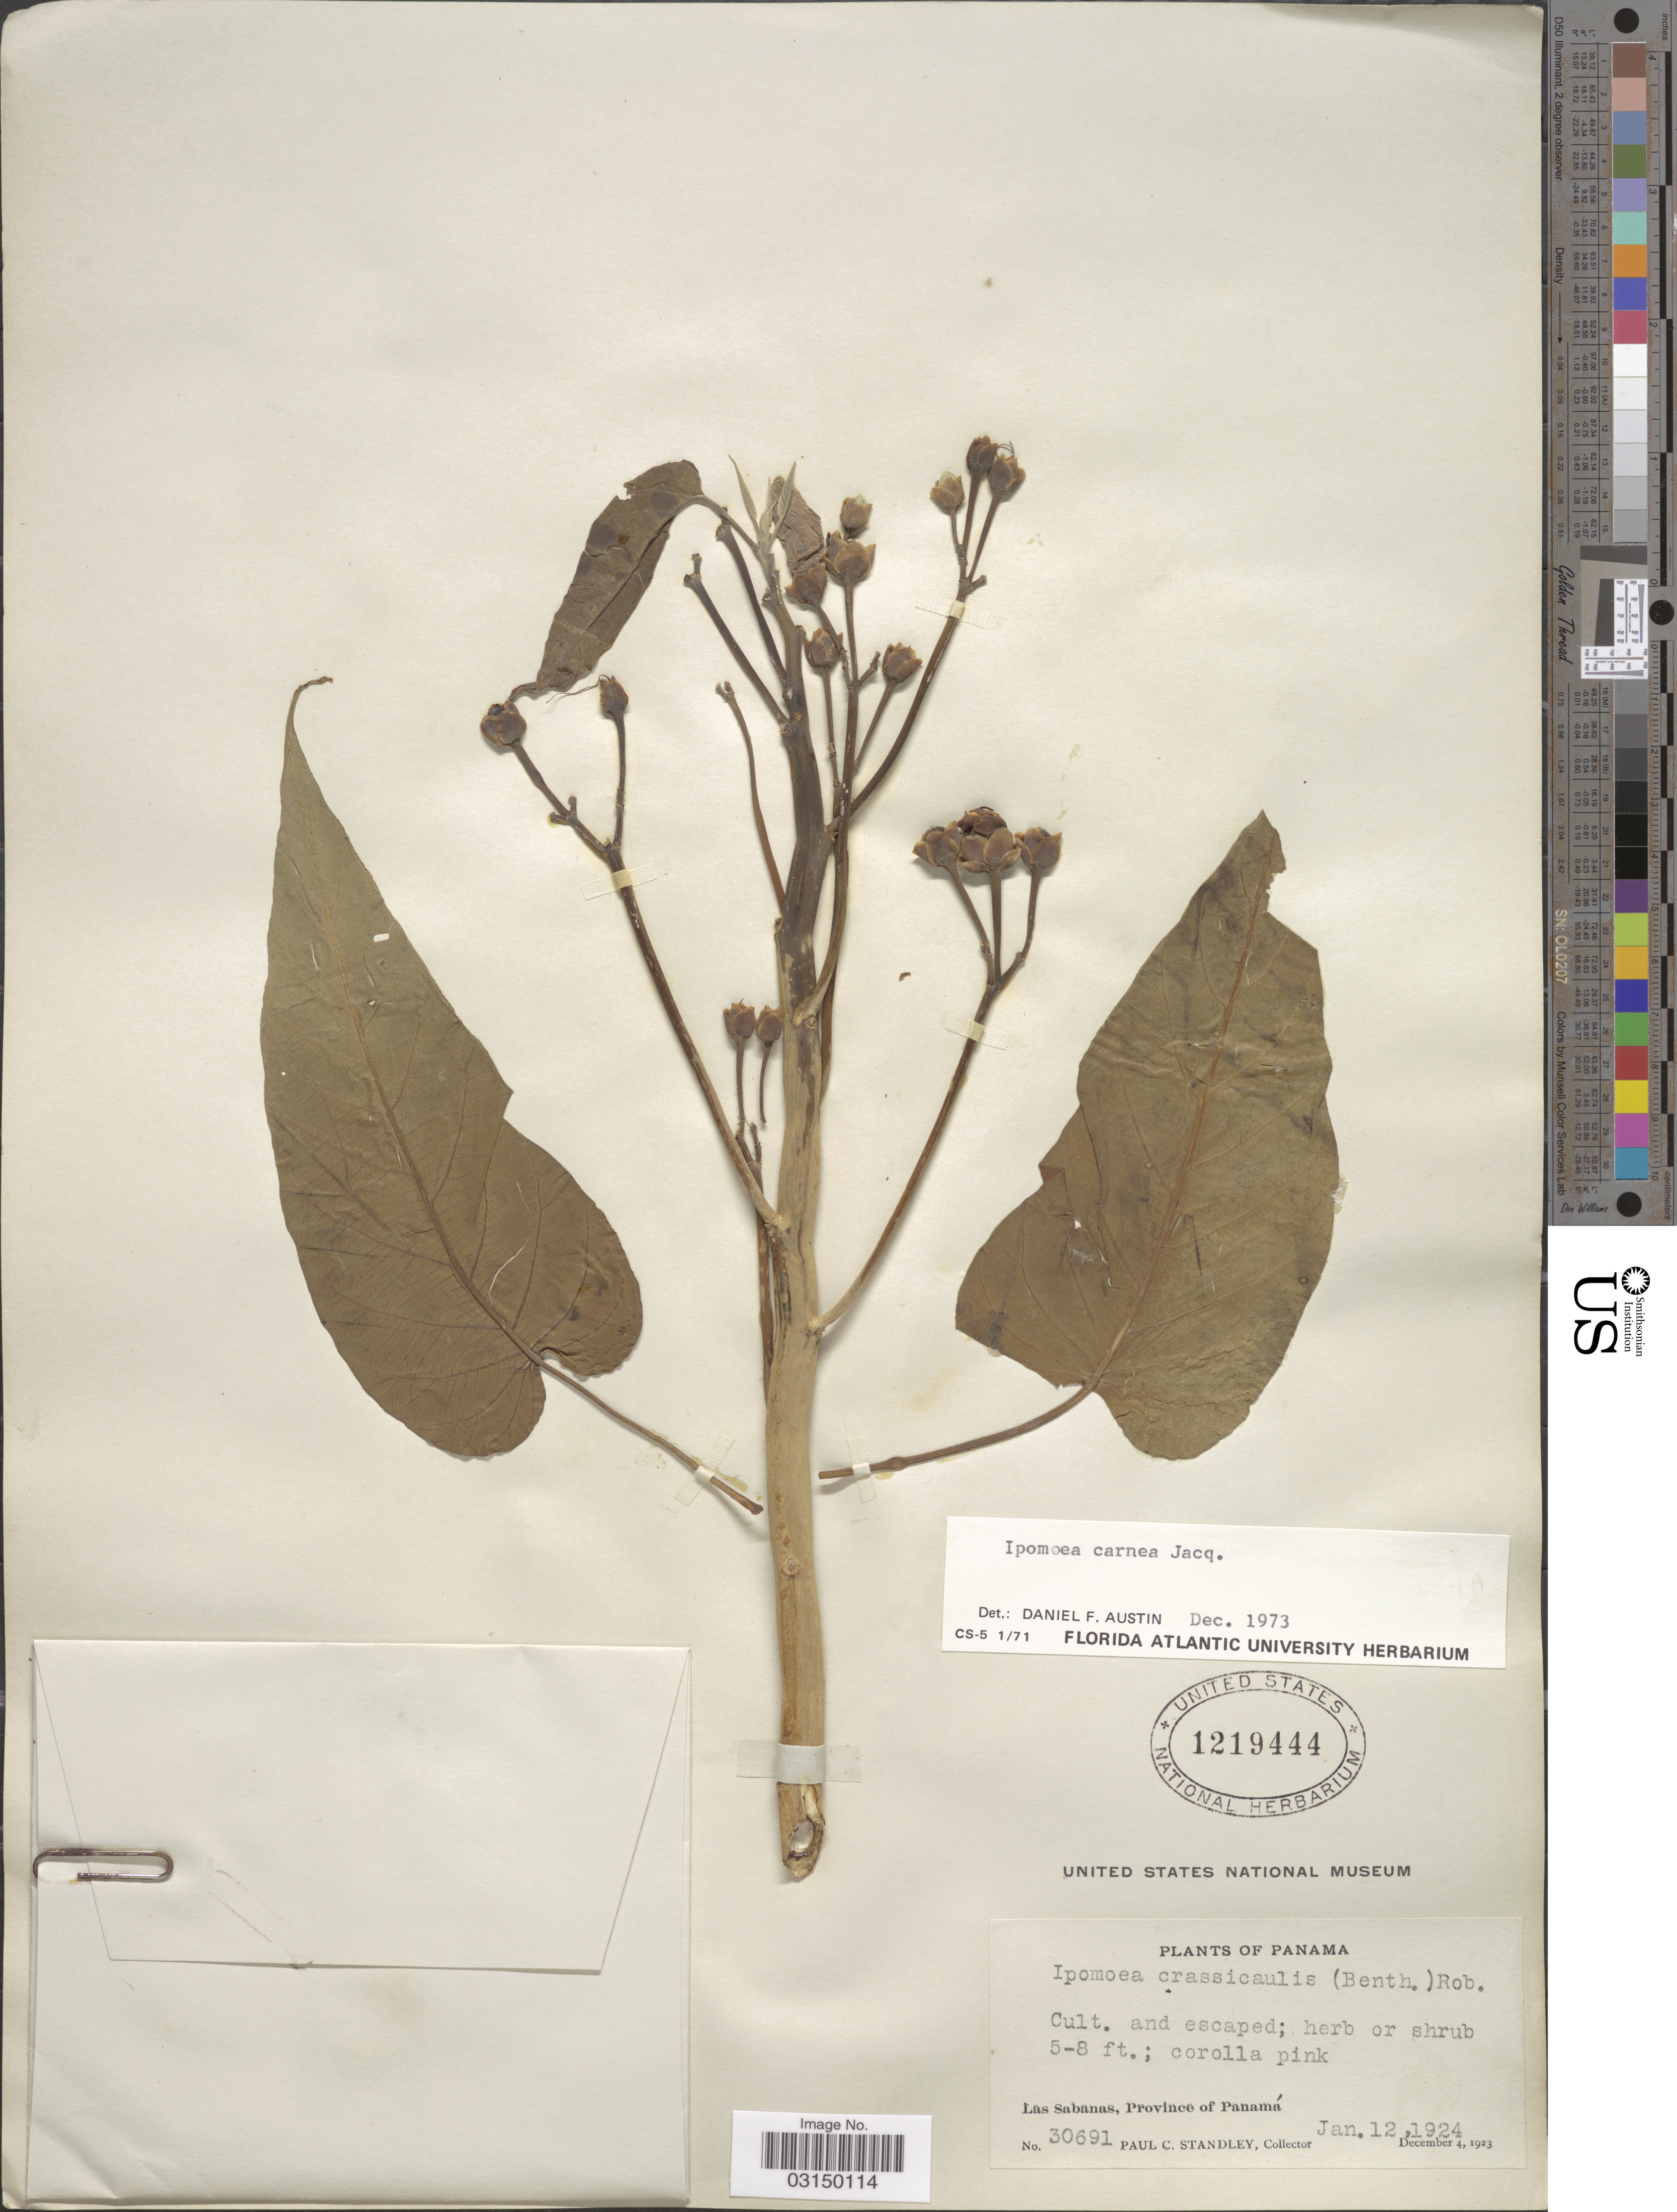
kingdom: Plantae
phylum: Tracheophyta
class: Magnoliopsida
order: Solanales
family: Convolvulaceae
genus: Ipomoea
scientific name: Ipomoea carnea subsp. fistulosa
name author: (Mart. ex Choisy) D.F. Austin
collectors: P. C. Standley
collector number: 30691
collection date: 1923-12-04/1924-01-12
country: Panama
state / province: Panamá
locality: Las Sabanas.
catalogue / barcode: US 1219444